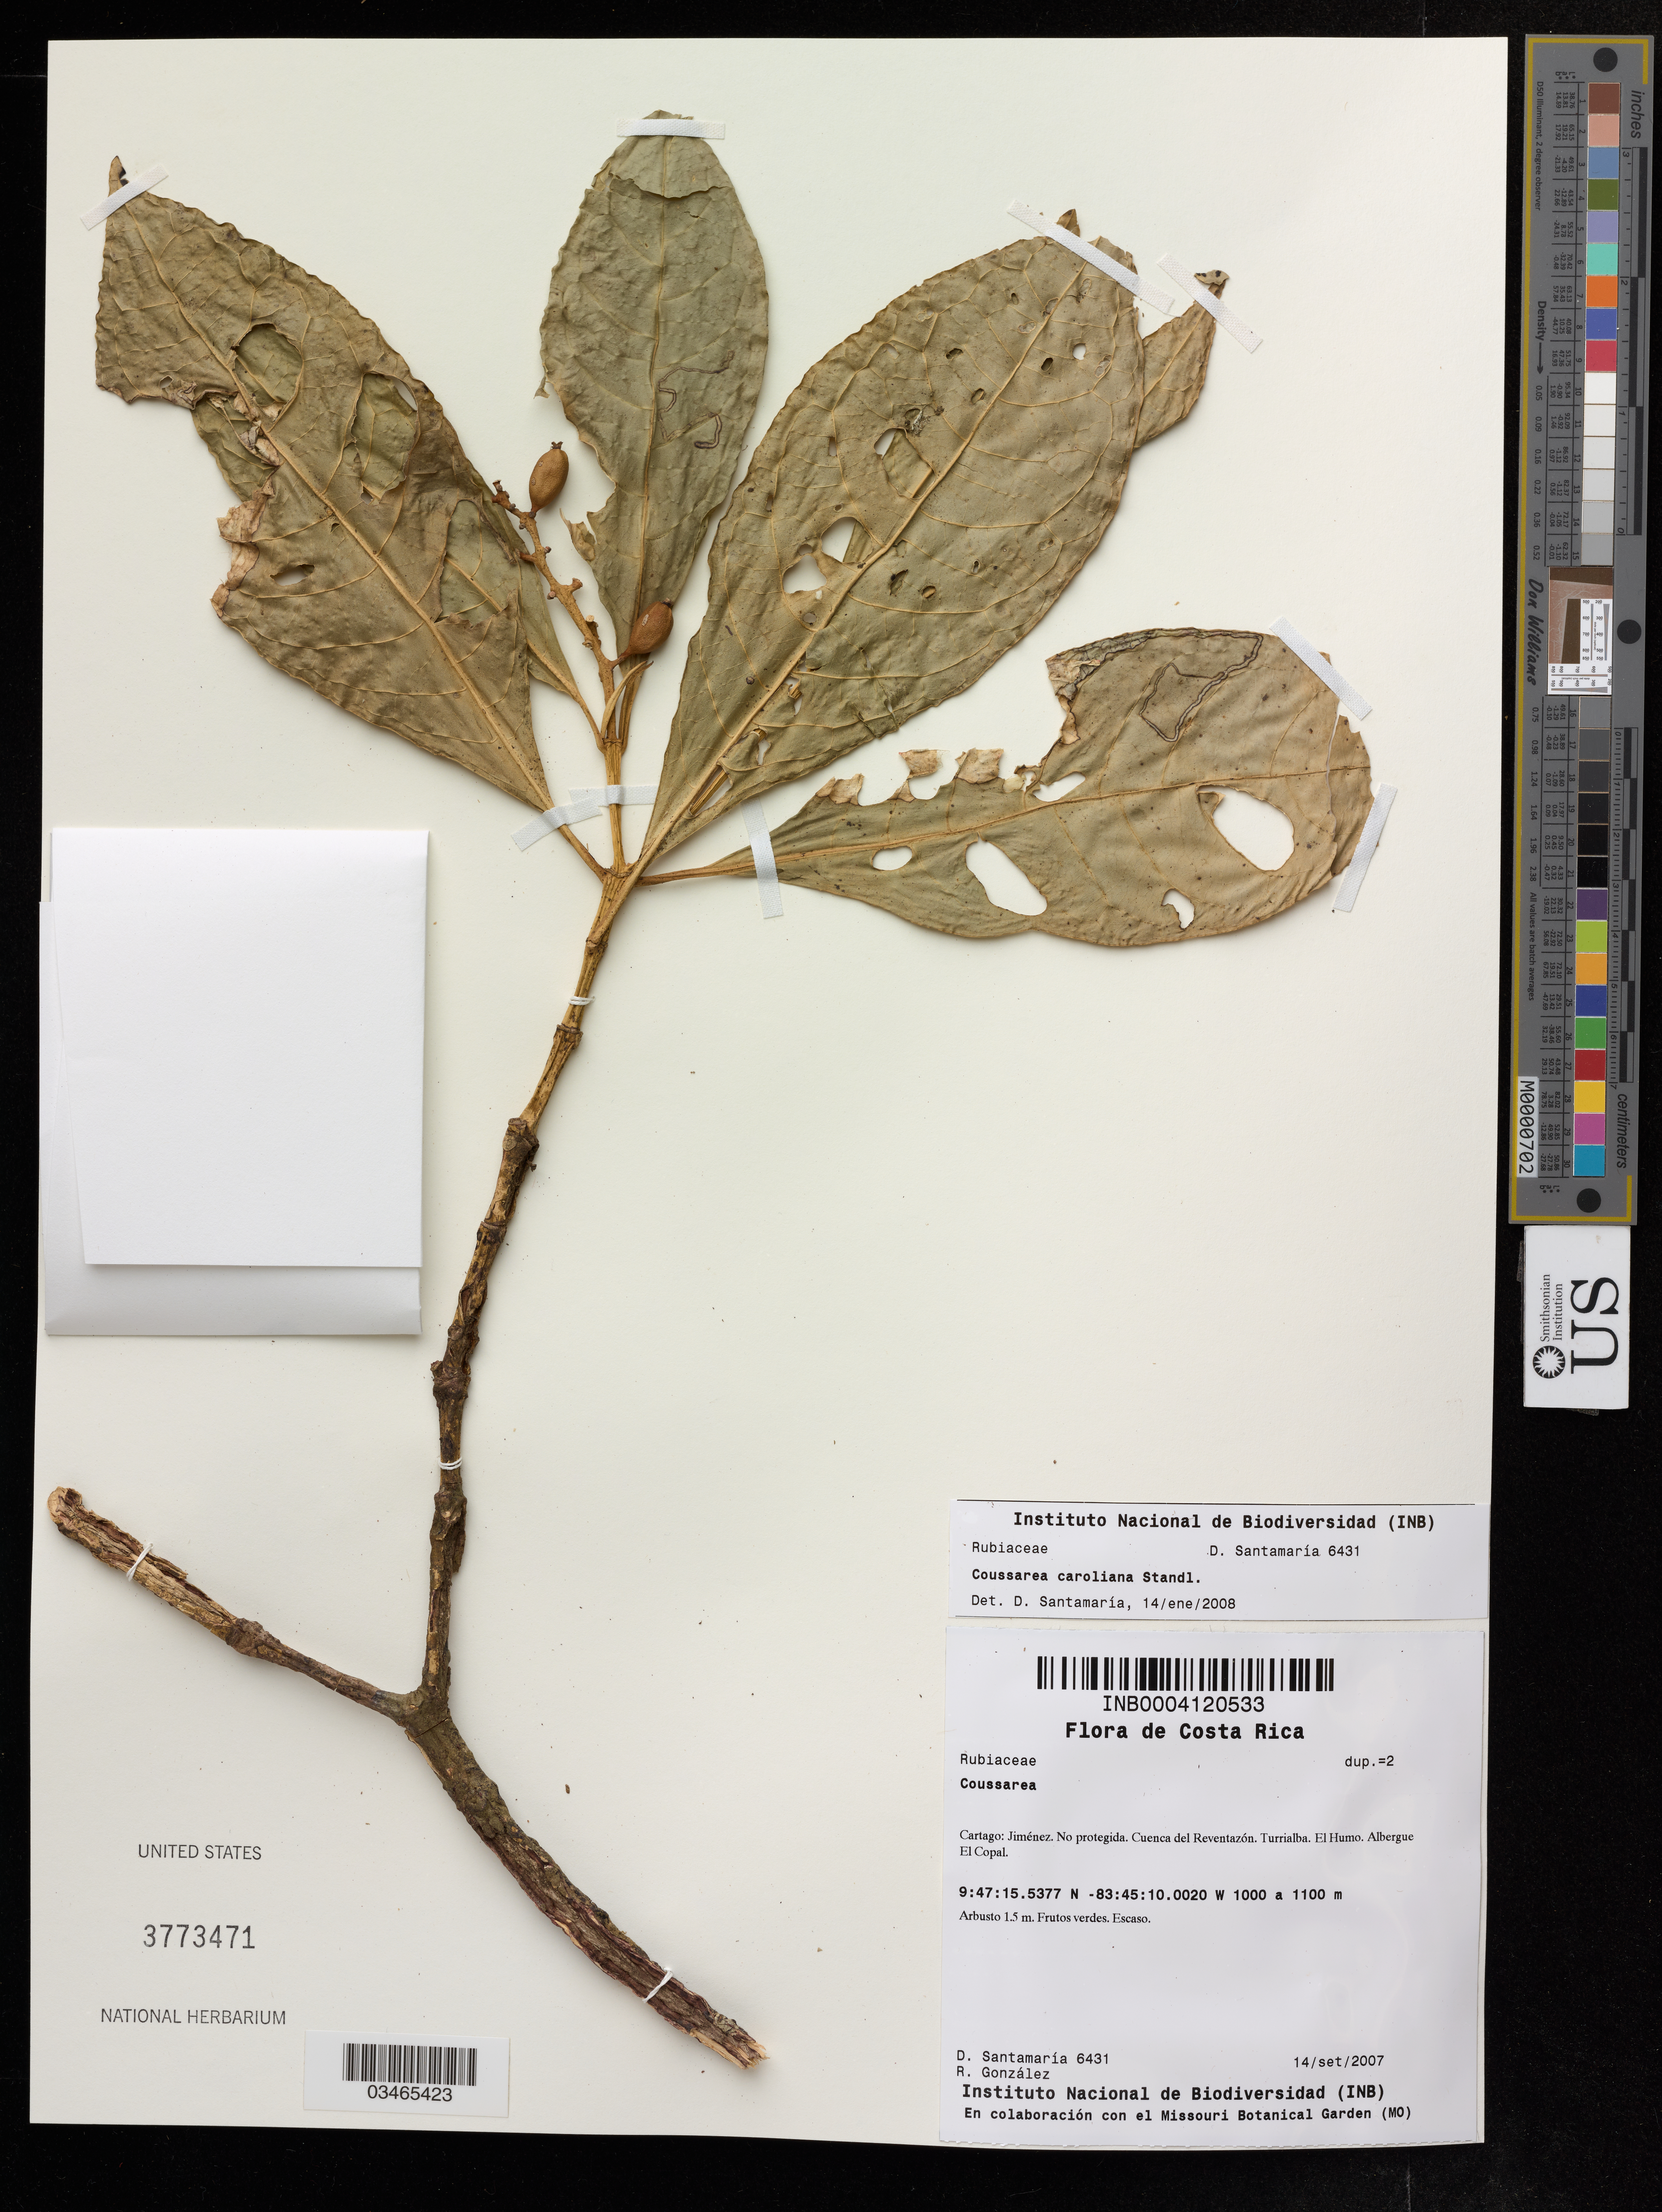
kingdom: Plantae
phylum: Tracheophyta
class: Magnoliopsida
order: Gentianales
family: Rubiaceae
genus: Coussarea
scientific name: Coussarea caroliana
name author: Standl.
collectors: D. Santamaria & R. González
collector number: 6431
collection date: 2007-09-14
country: Costa Rica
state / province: Cartago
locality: Jiménez. Cuenca del Reventazón. El Humo. Albergue El Copal.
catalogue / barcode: US 3773471